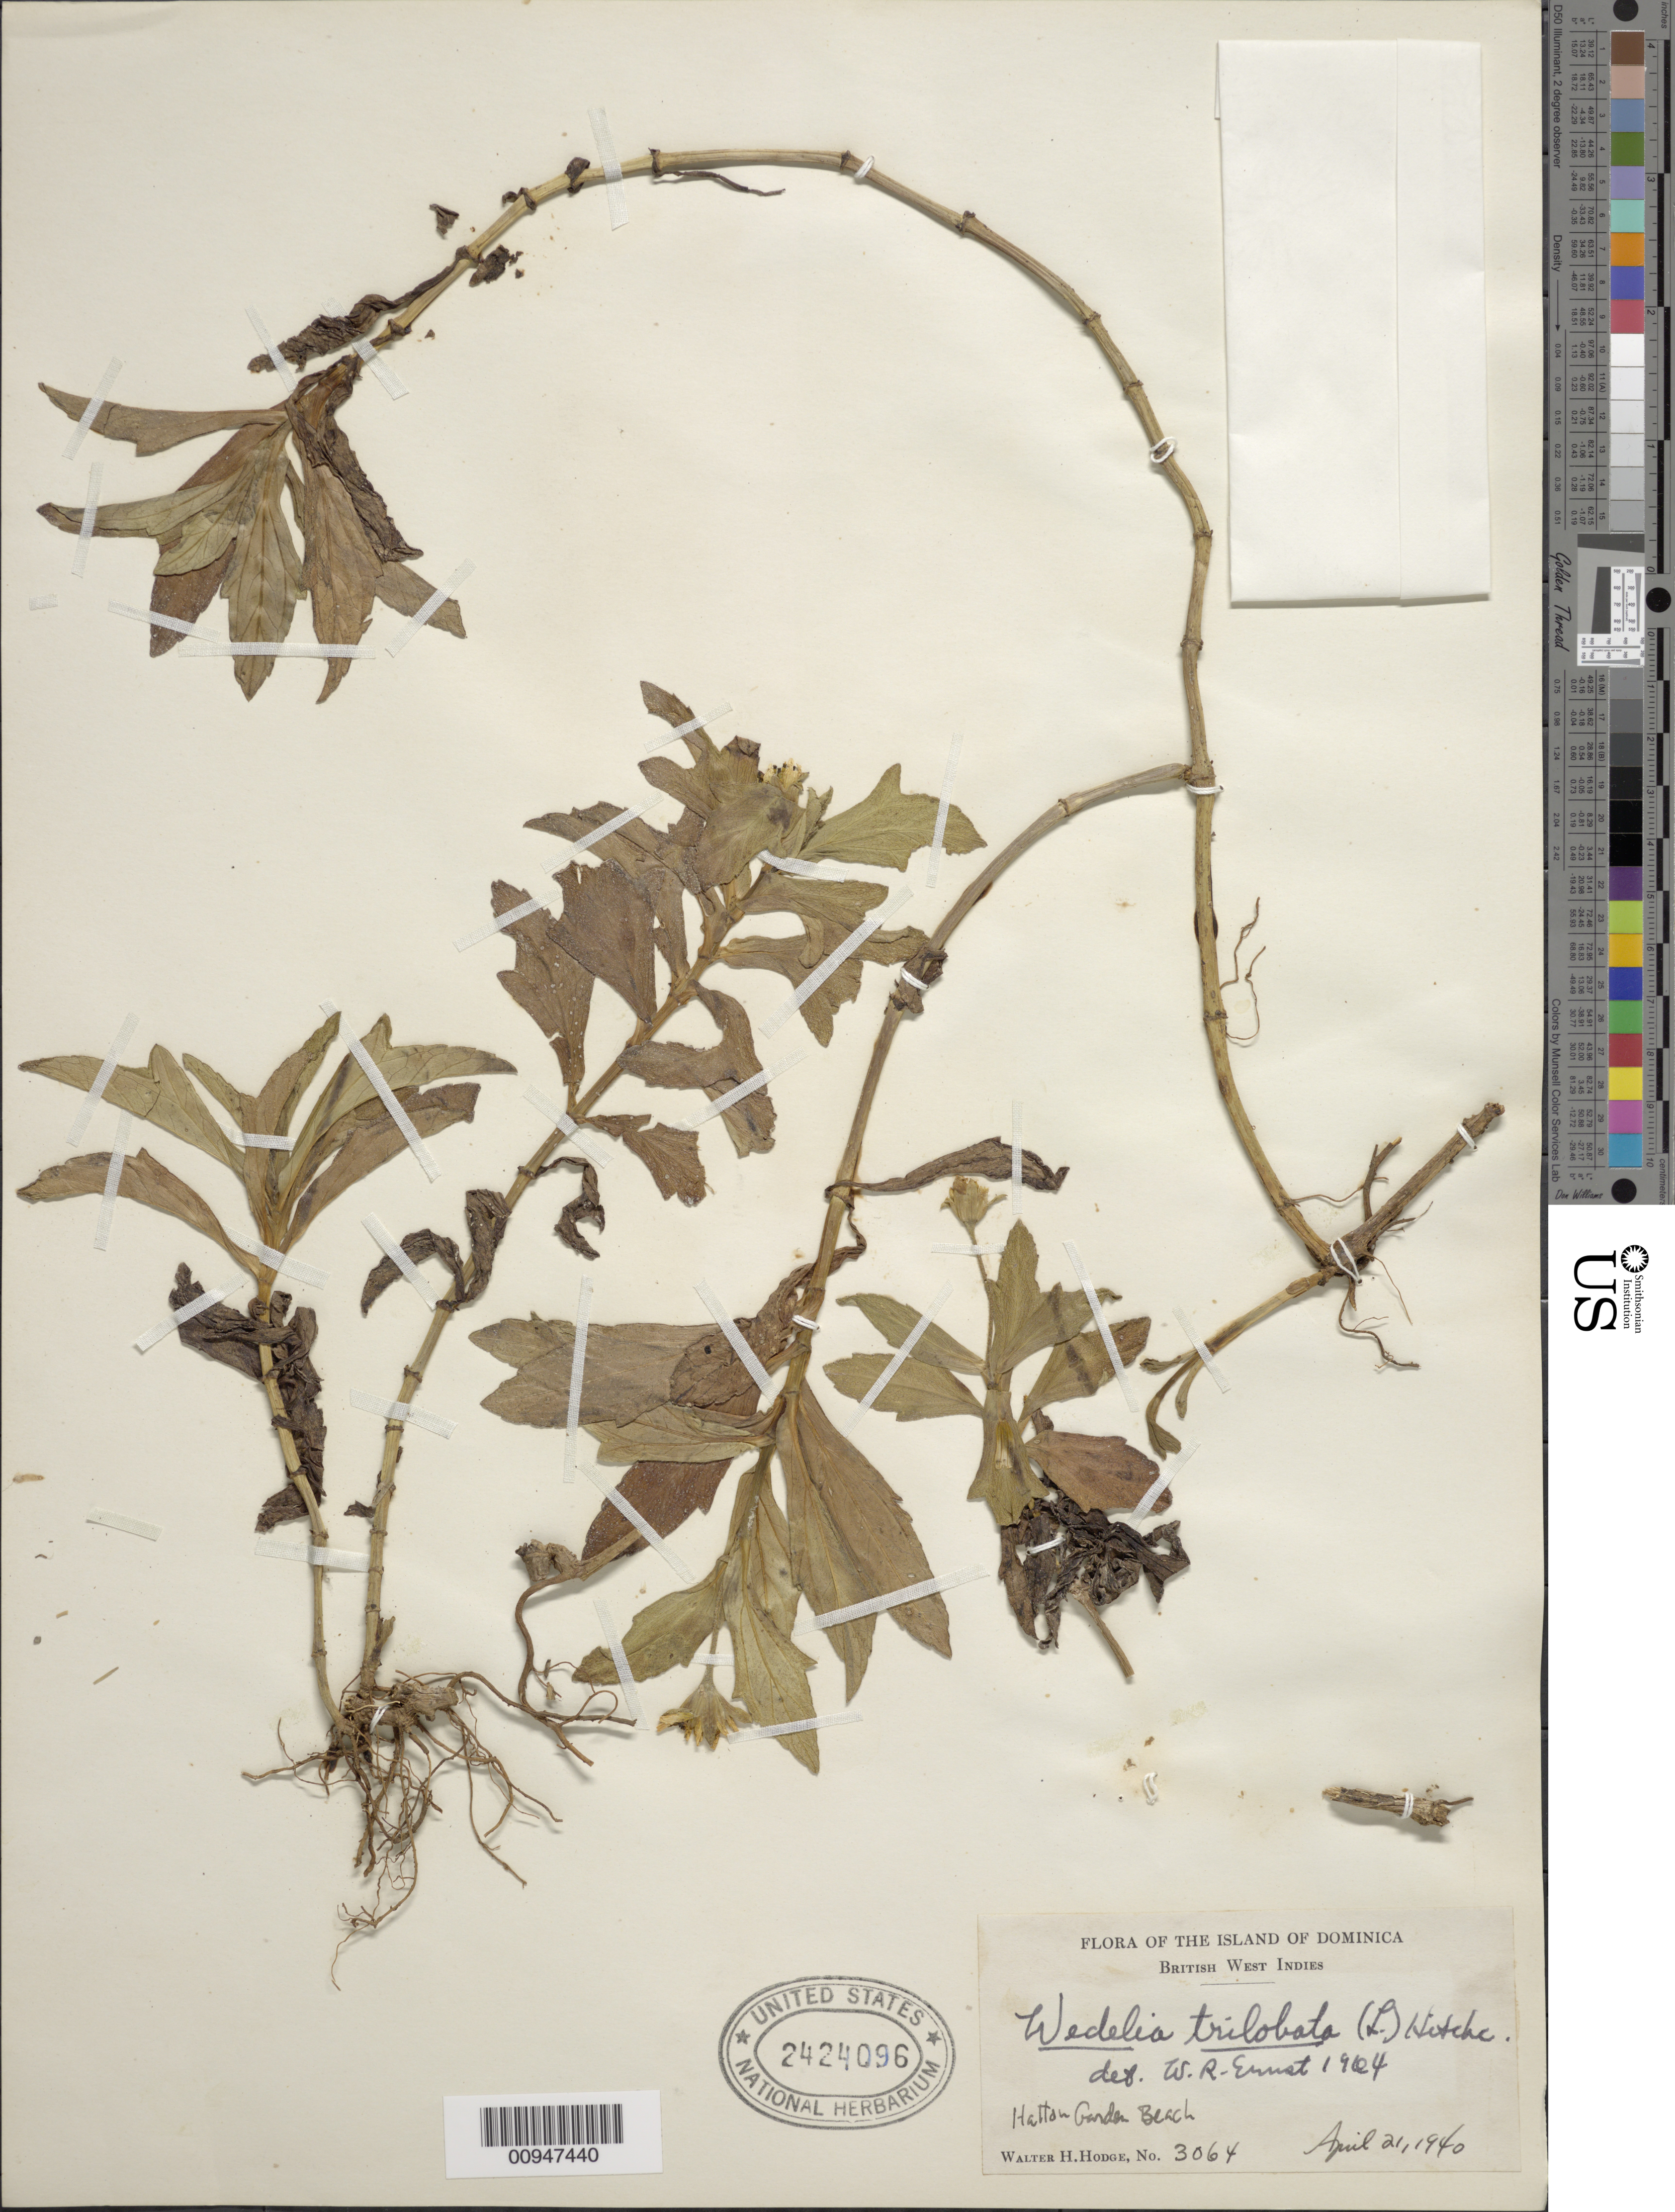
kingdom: Plantae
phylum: Tracheophyta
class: Magnoliopsida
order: Asterales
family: Asteraceae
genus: Sphagneticola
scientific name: Sphagneticola trilobata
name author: (L.) Pruski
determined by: Ernst, W. R., (US), NMNH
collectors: W. Hodge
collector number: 3064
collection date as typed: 21 Apr 1940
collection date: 1940-04-21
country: Dominica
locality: Halton Gorda Beach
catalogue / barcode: US 2424096